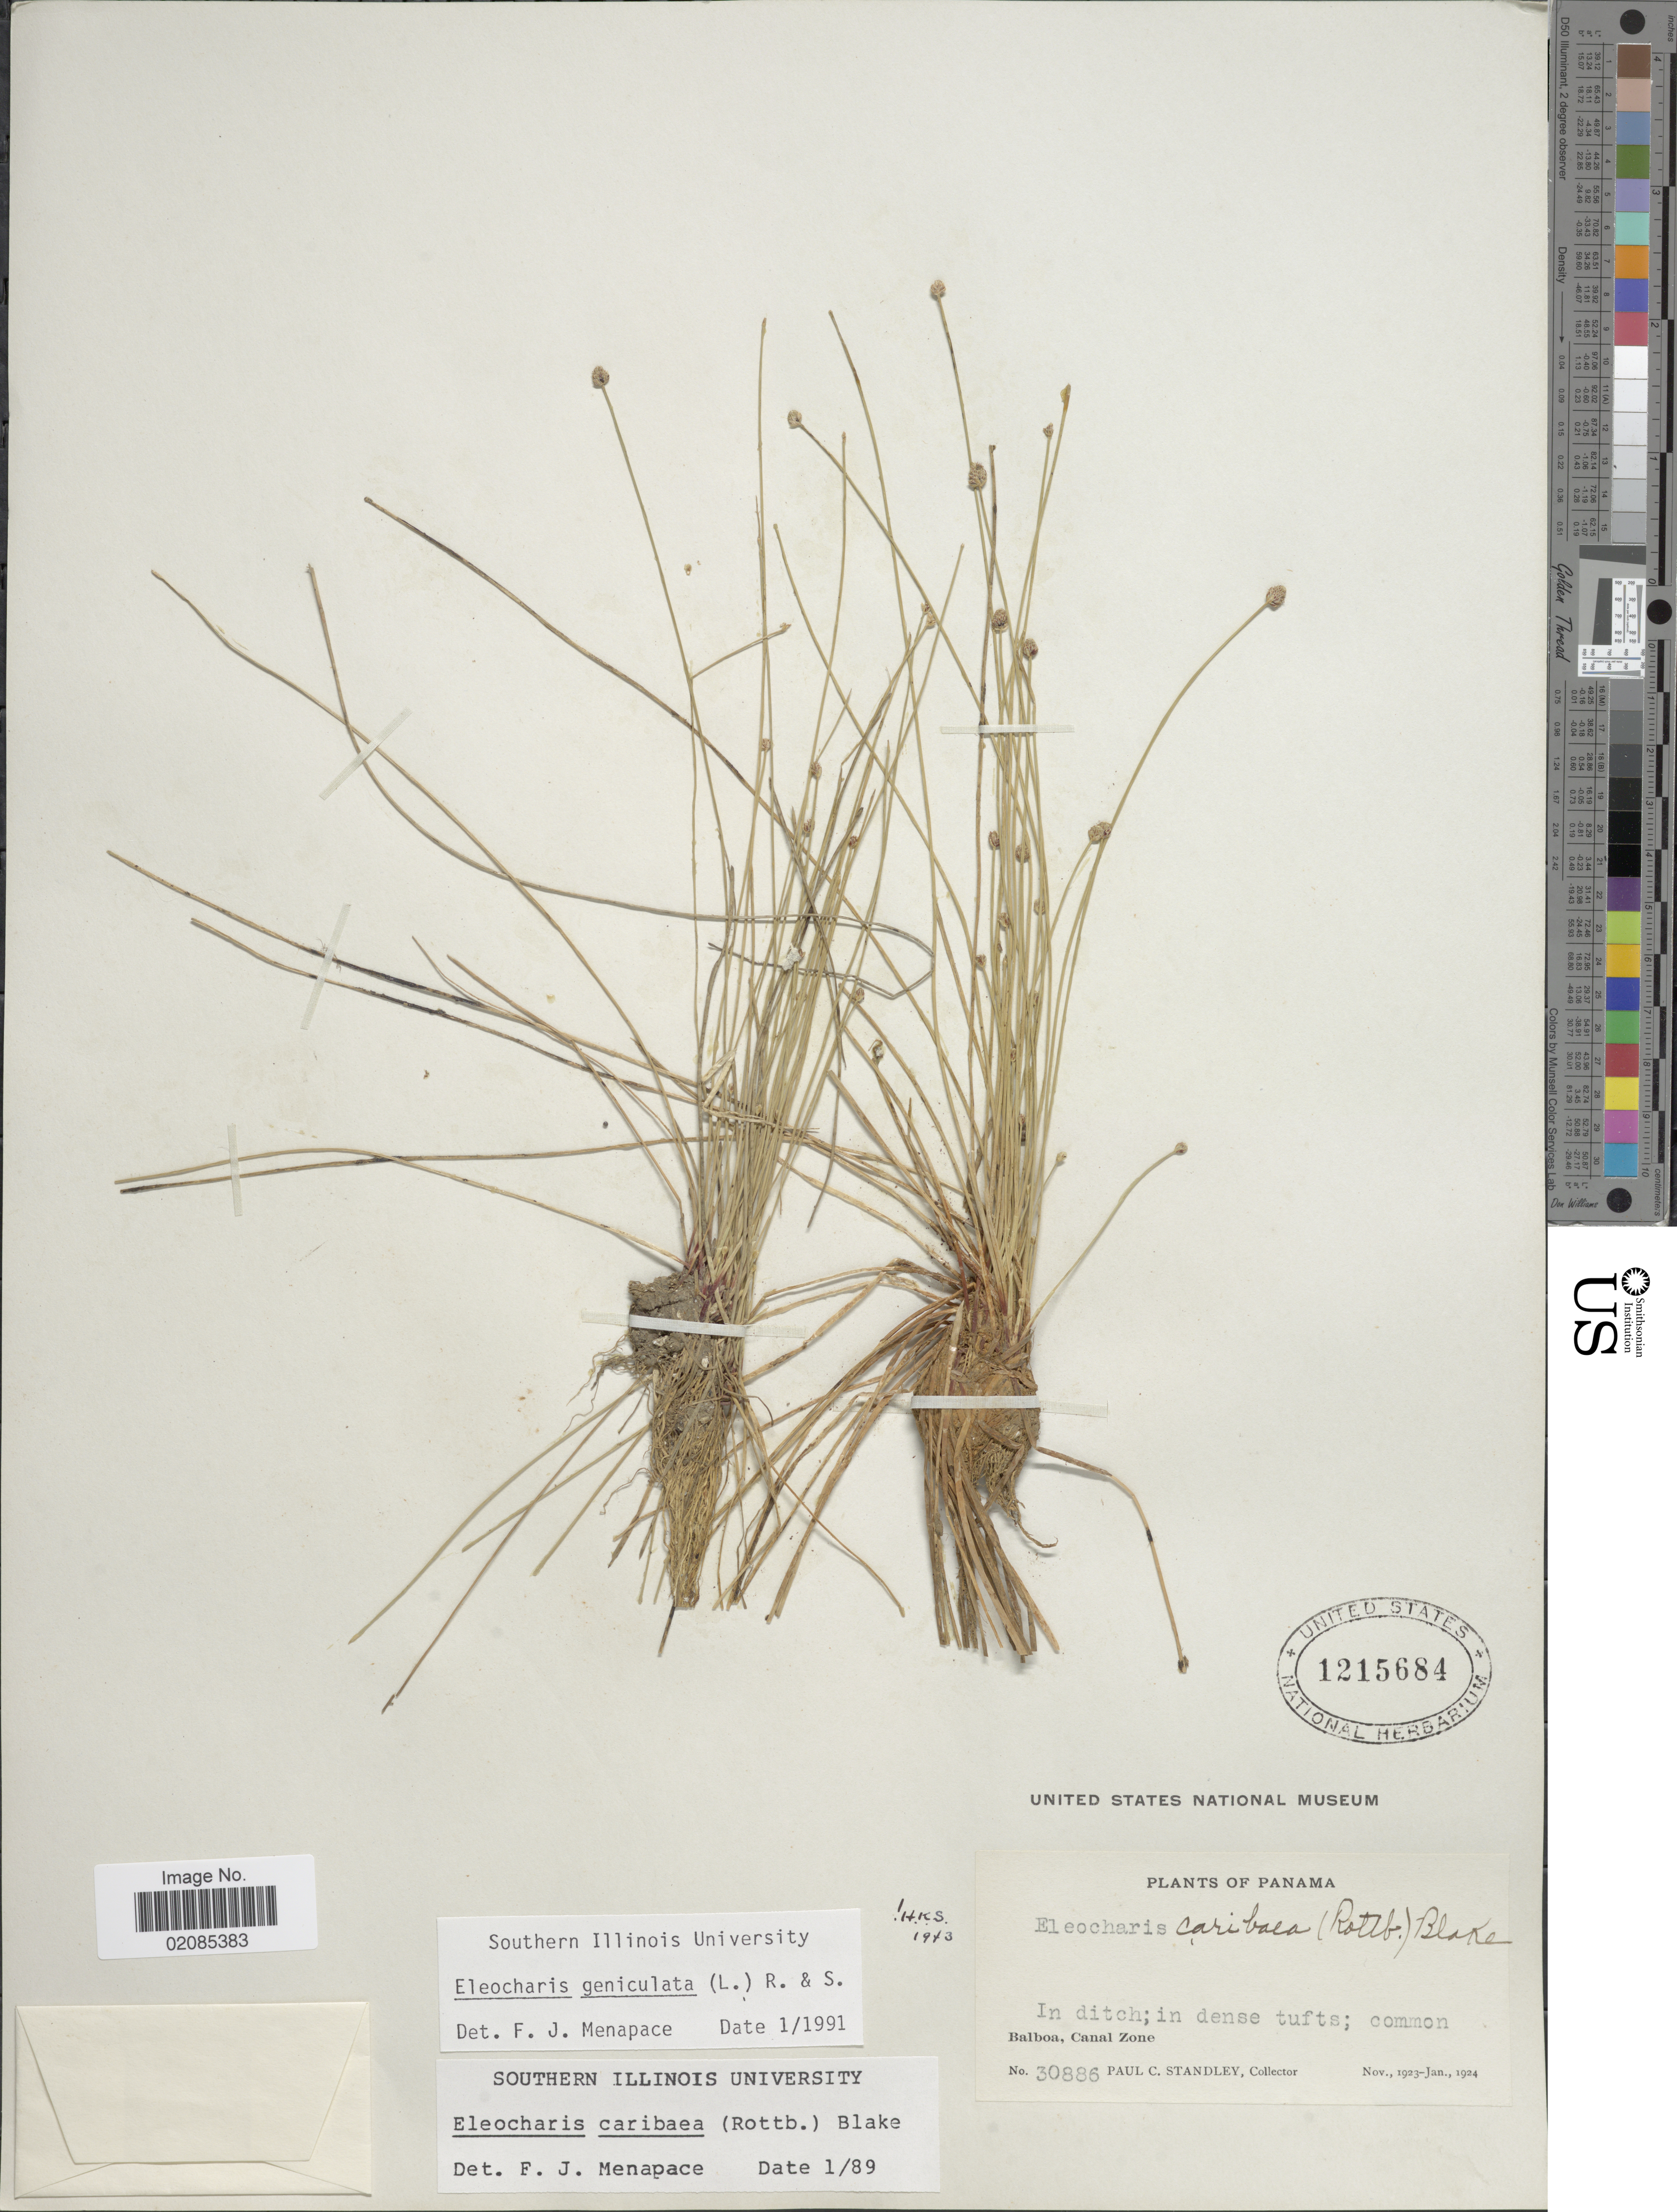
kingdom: Plantae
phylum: Tracheophyta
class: Liliopsida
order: Poales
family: Cyperaceae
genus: Eleocharis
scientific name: Eleocharis geniculata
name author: (L.) Roem. & Schult.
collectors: P. C. Standley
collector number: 30886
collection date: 1923-11/1924-01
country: Panama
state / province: Colón / Panamá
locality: In ditch, Balboa, Canal Zone.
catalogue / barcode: US 1215684